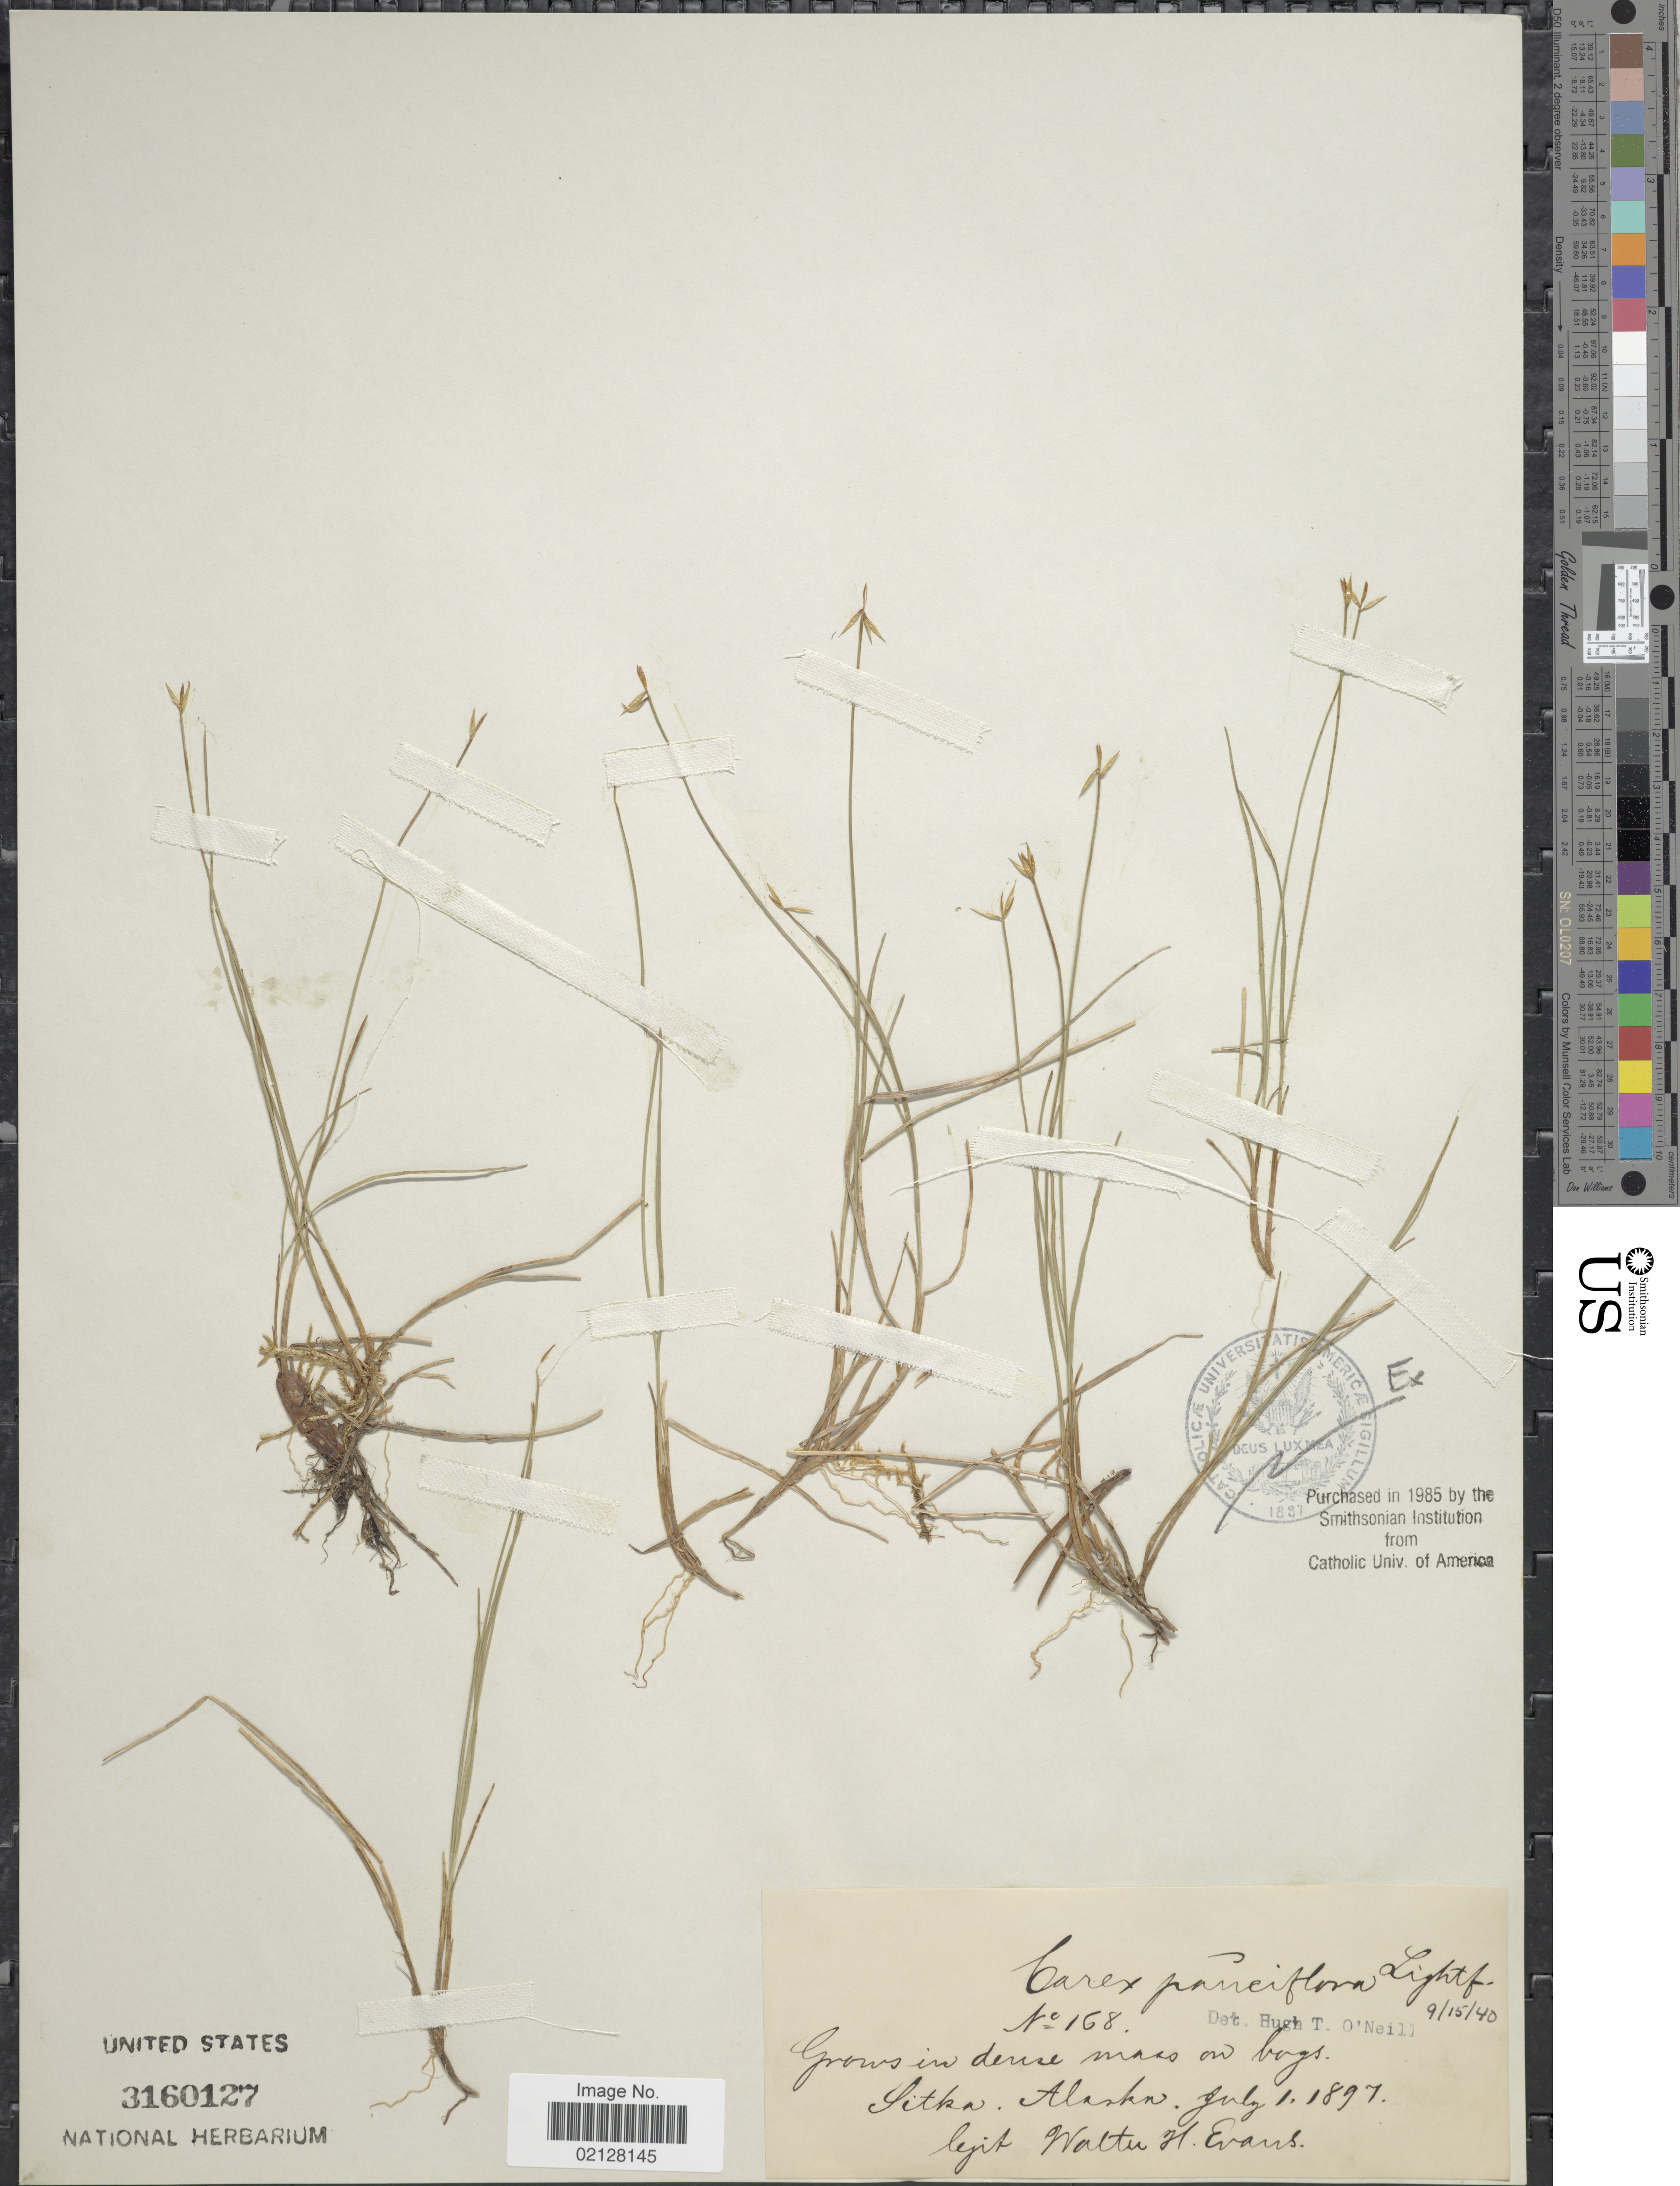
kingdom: Plantae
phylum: Tracheophyta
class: Liliopsida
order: Poales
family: Cyperaceae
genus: Carex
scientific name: Carex pauciflora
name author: Lightf.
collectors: W. H. Evans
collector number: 168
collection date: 1897-07-01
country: United States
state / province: Alaska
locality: Sitka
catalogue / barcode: US 3160127